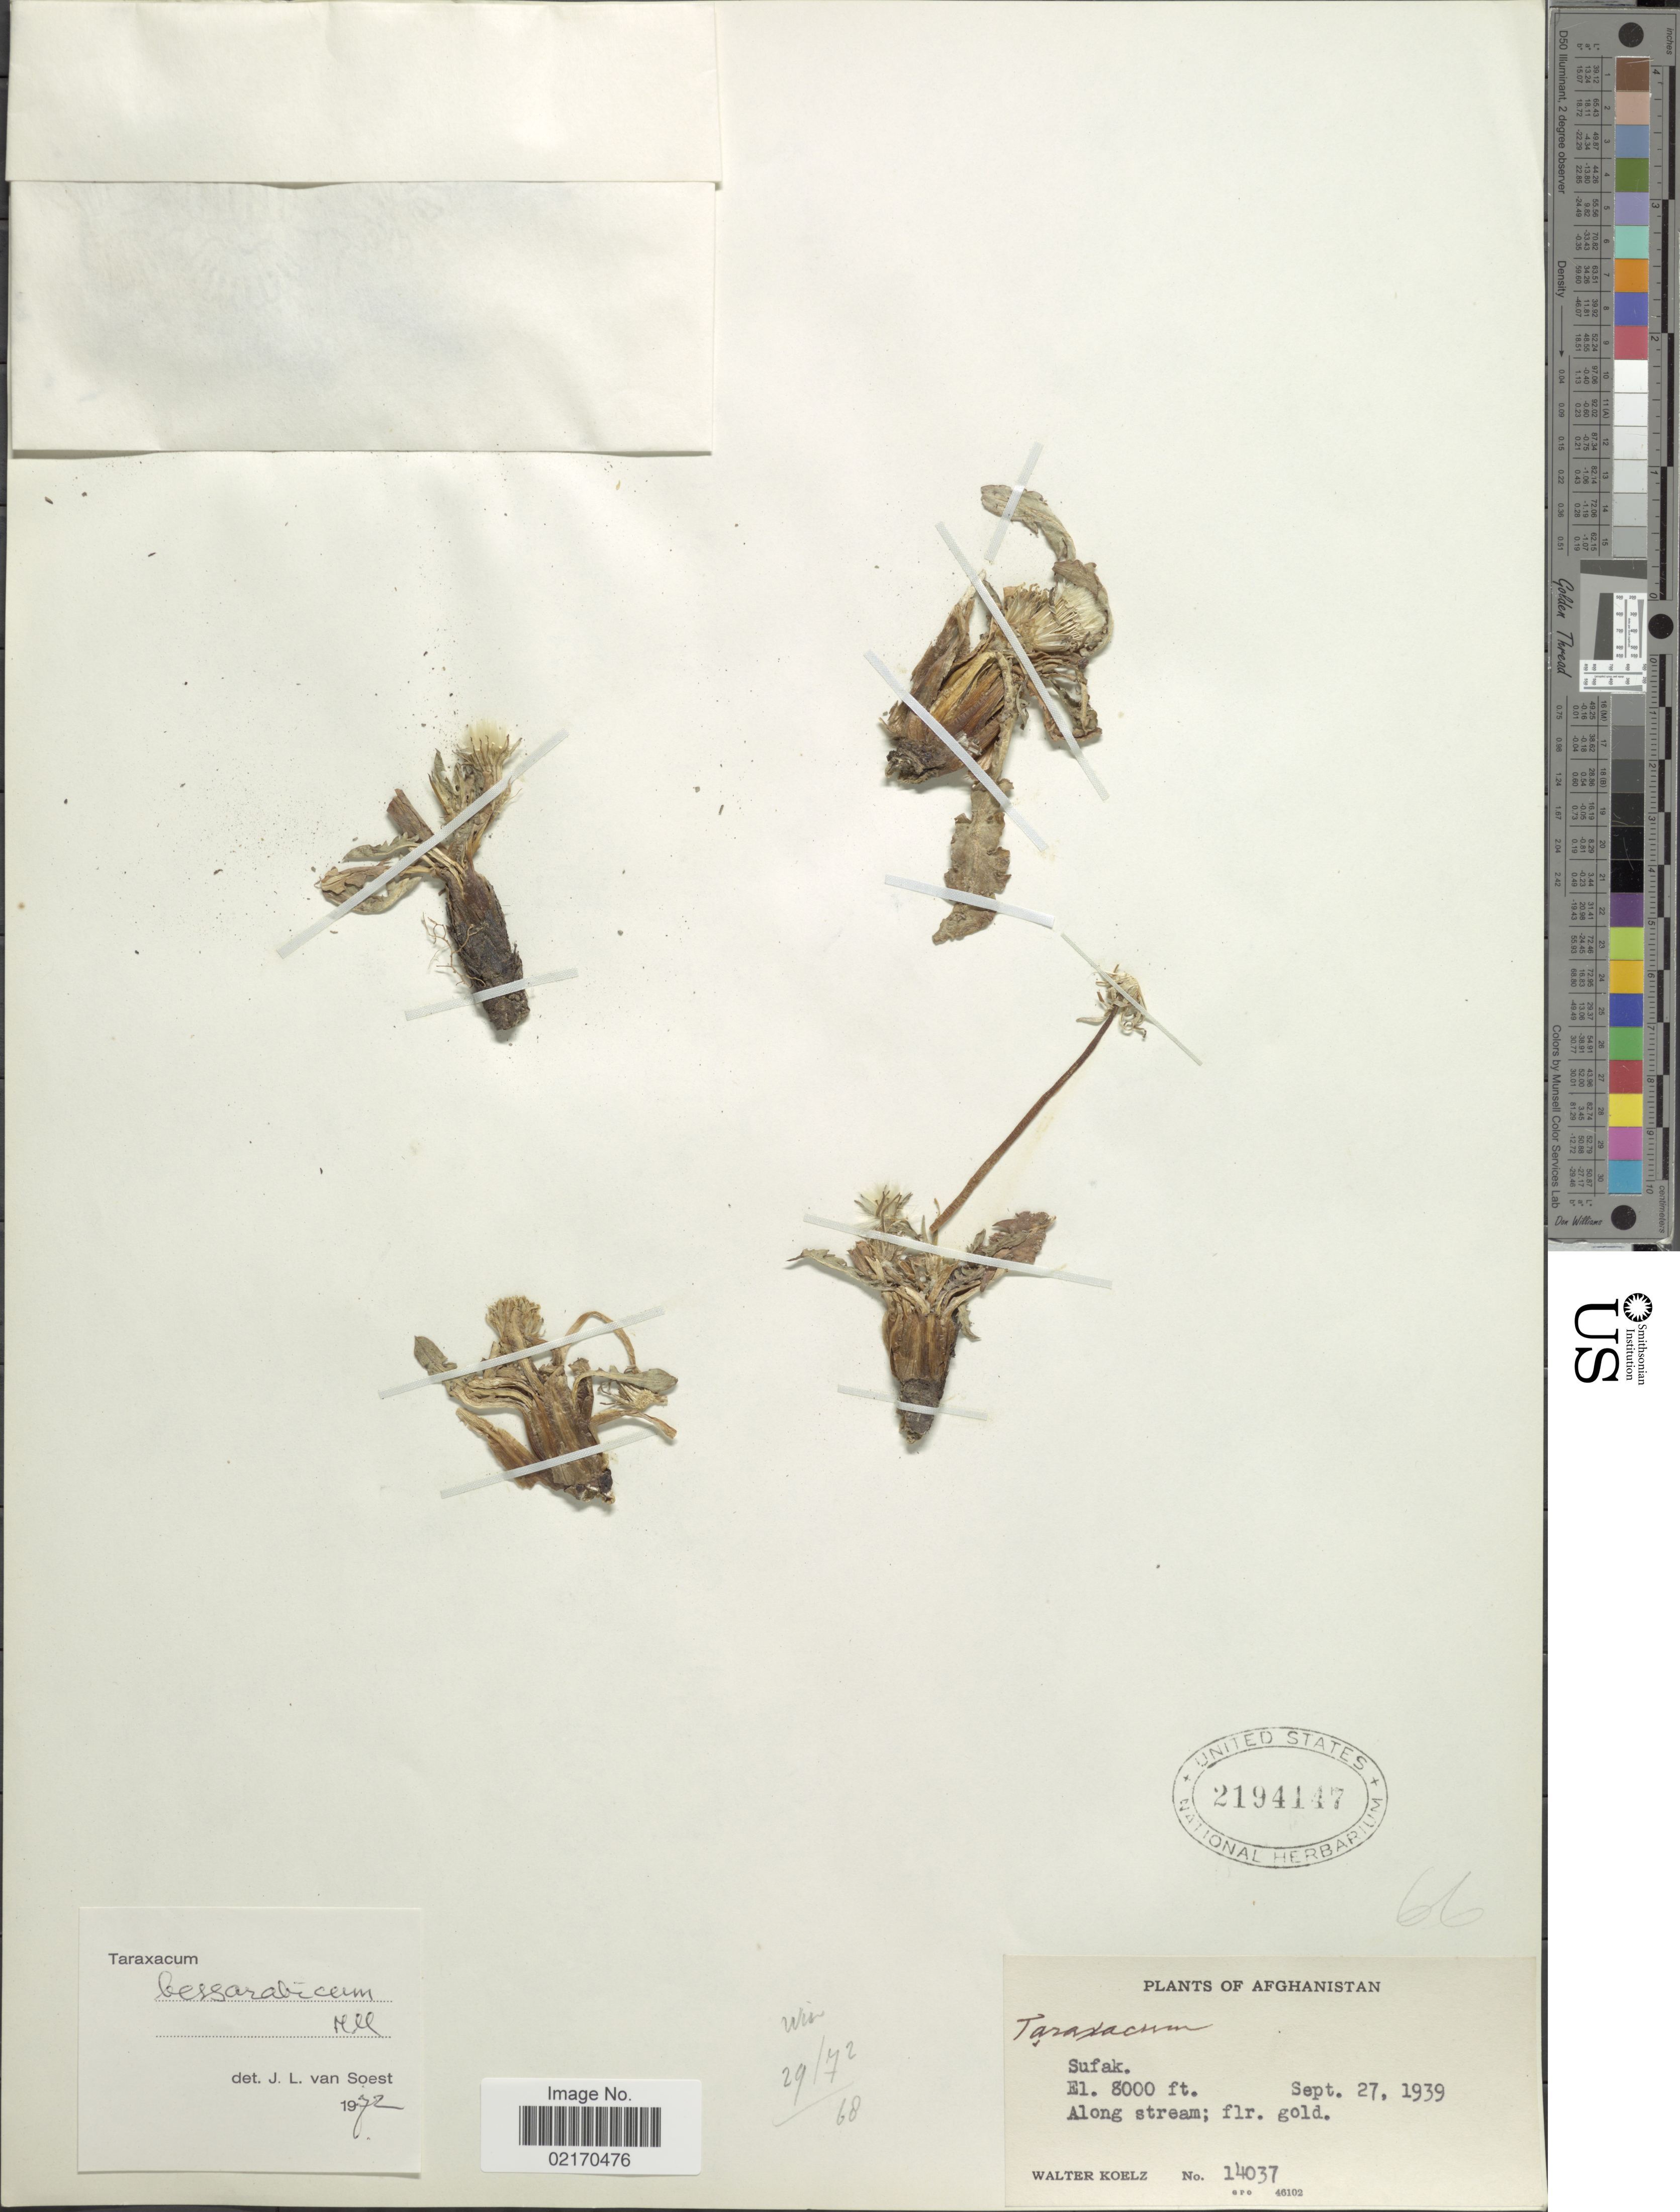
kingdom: Plantae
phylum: Tracheophyta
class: Magnoliopsida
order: Asterales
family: Asteraceae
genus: Taraxacum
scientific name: Taraxacum bessarabicum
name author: (Hornem.) Hand.-Mazz.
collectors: W. N. Koelz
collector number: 14037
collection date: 1939-09-27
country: Afghanistan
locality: Sufak, along stream.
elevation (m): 2438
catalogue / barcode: US 2194147